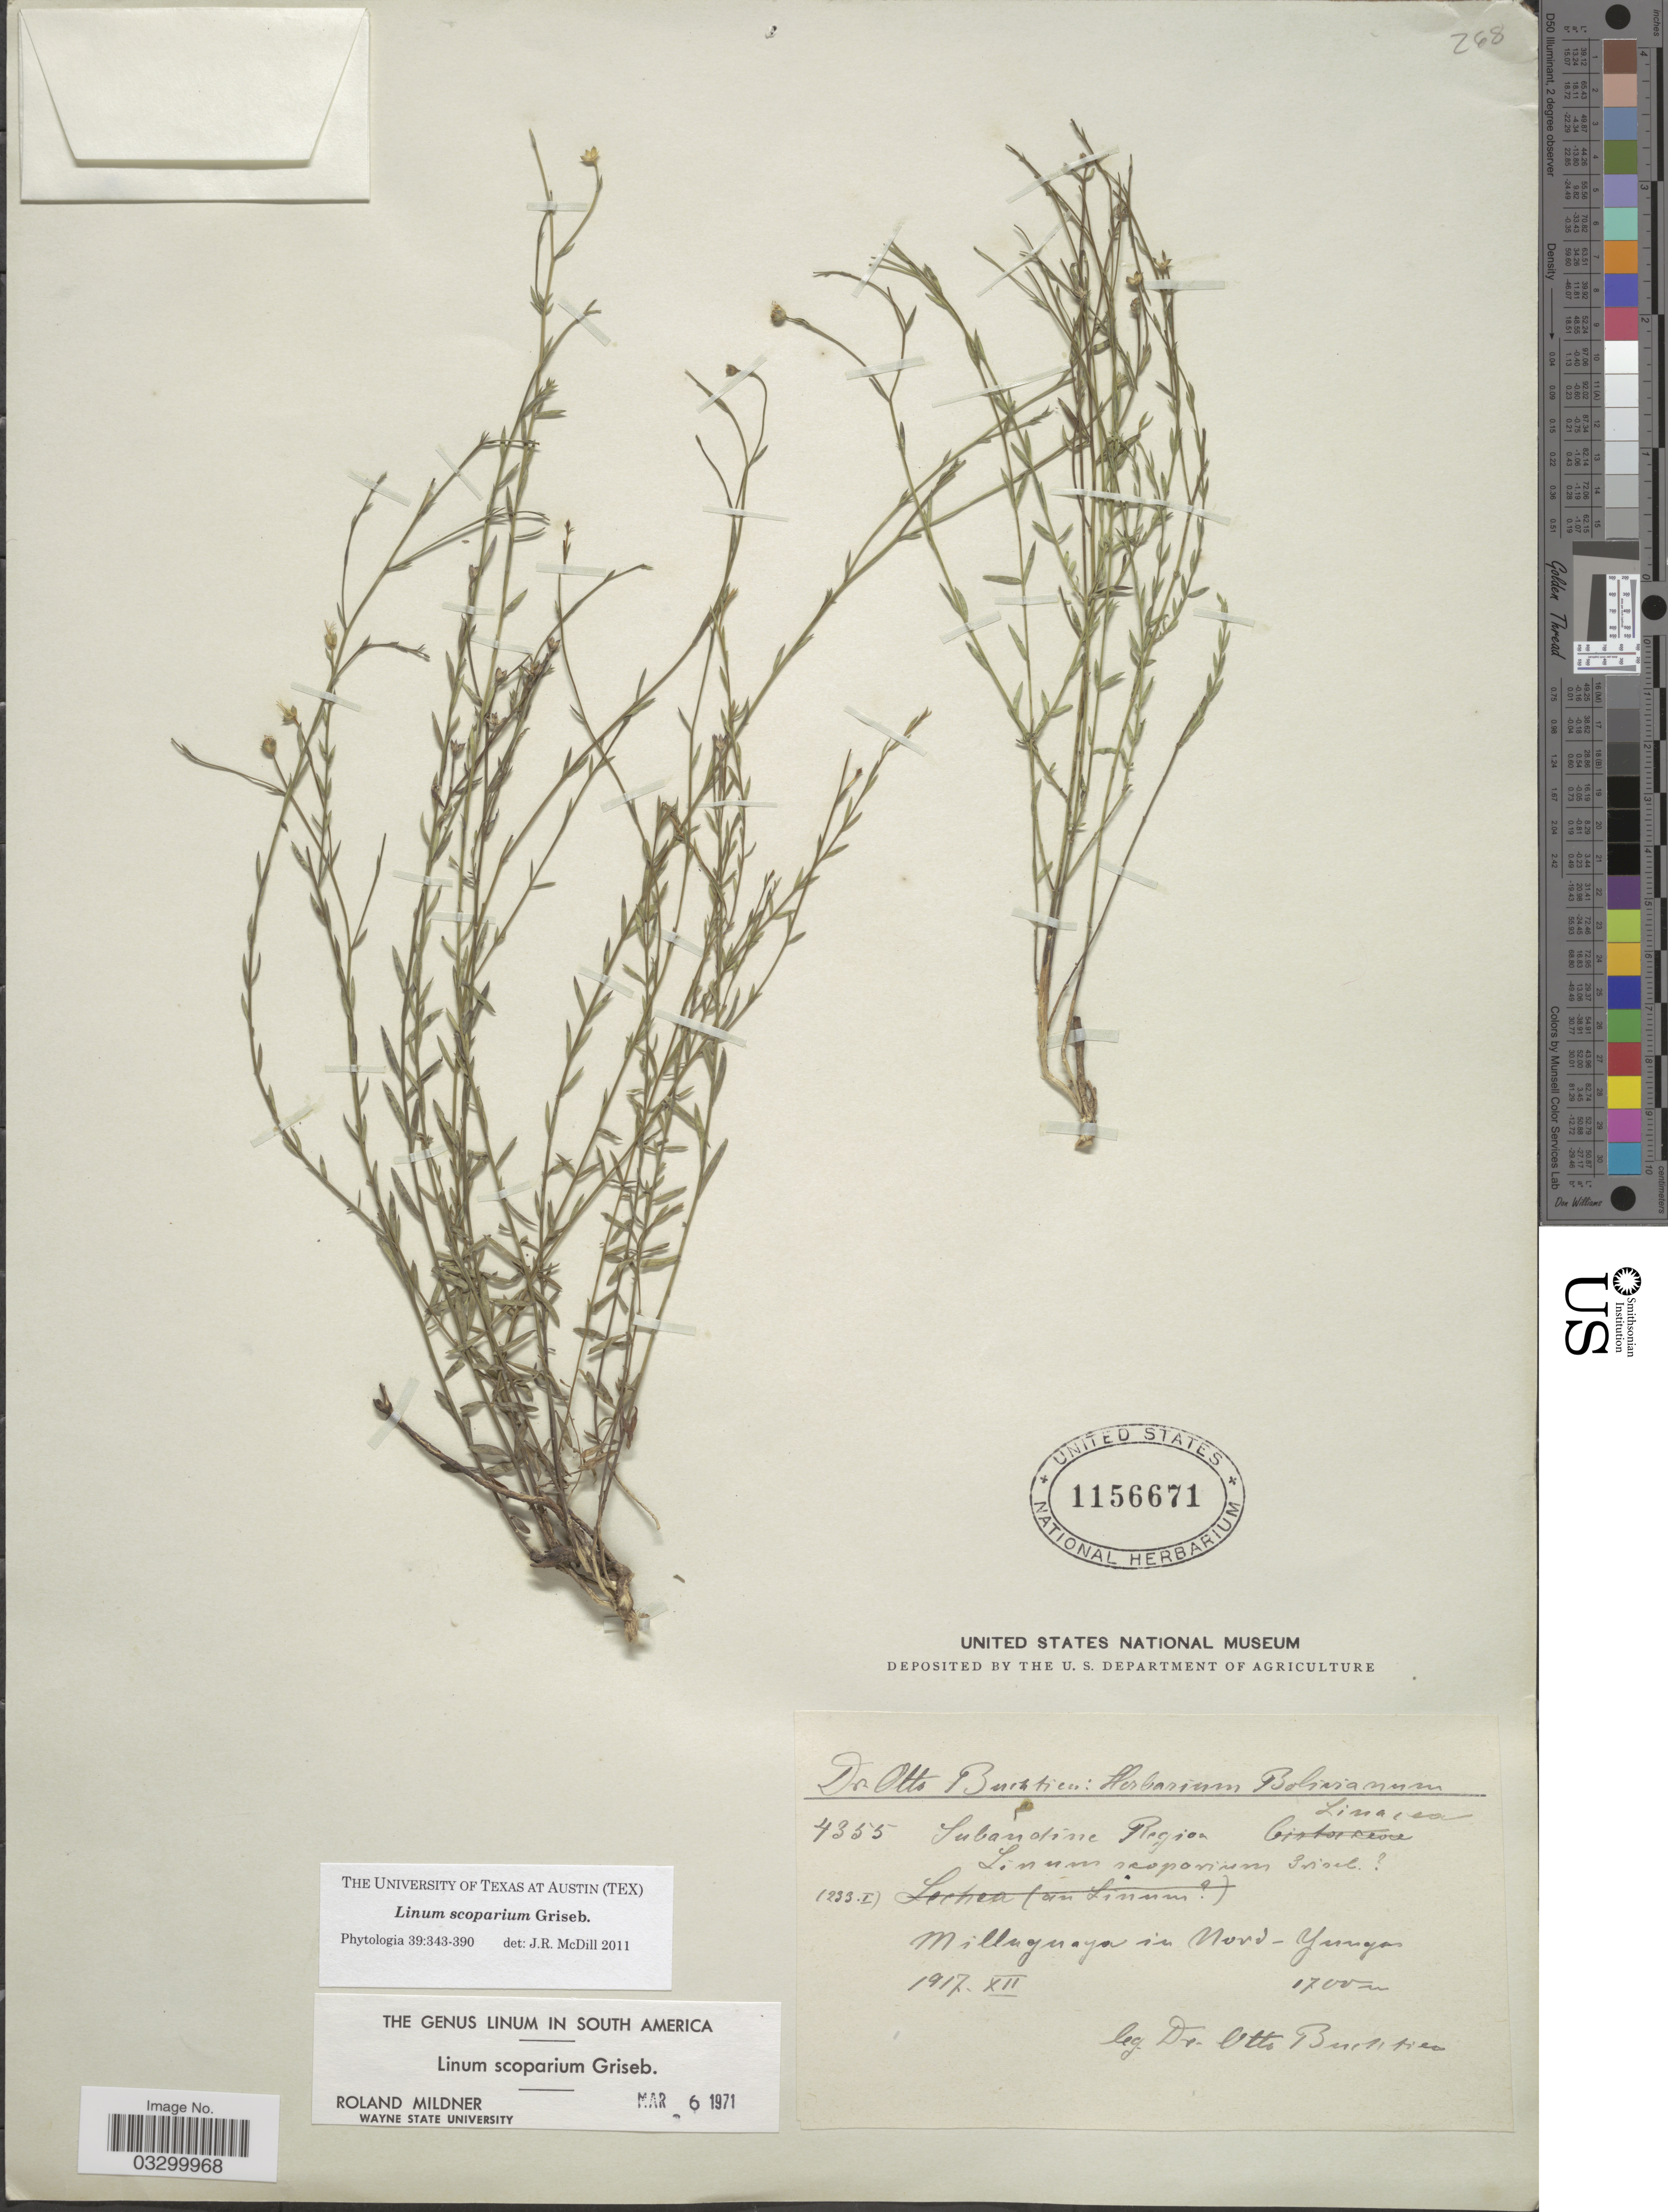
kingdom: Plantae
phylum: Tracheophyta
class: Magnoliopsida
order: Malpighiales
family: Linaceae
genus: Linum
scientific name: Linum scoparium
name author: Griseb.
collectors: O. Buchtien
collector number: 4355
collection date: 1917-12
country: Bolivia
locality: Subandine Region. Milluguaya in Nord-Yungas.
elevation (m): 1700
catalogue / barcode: US 1156671